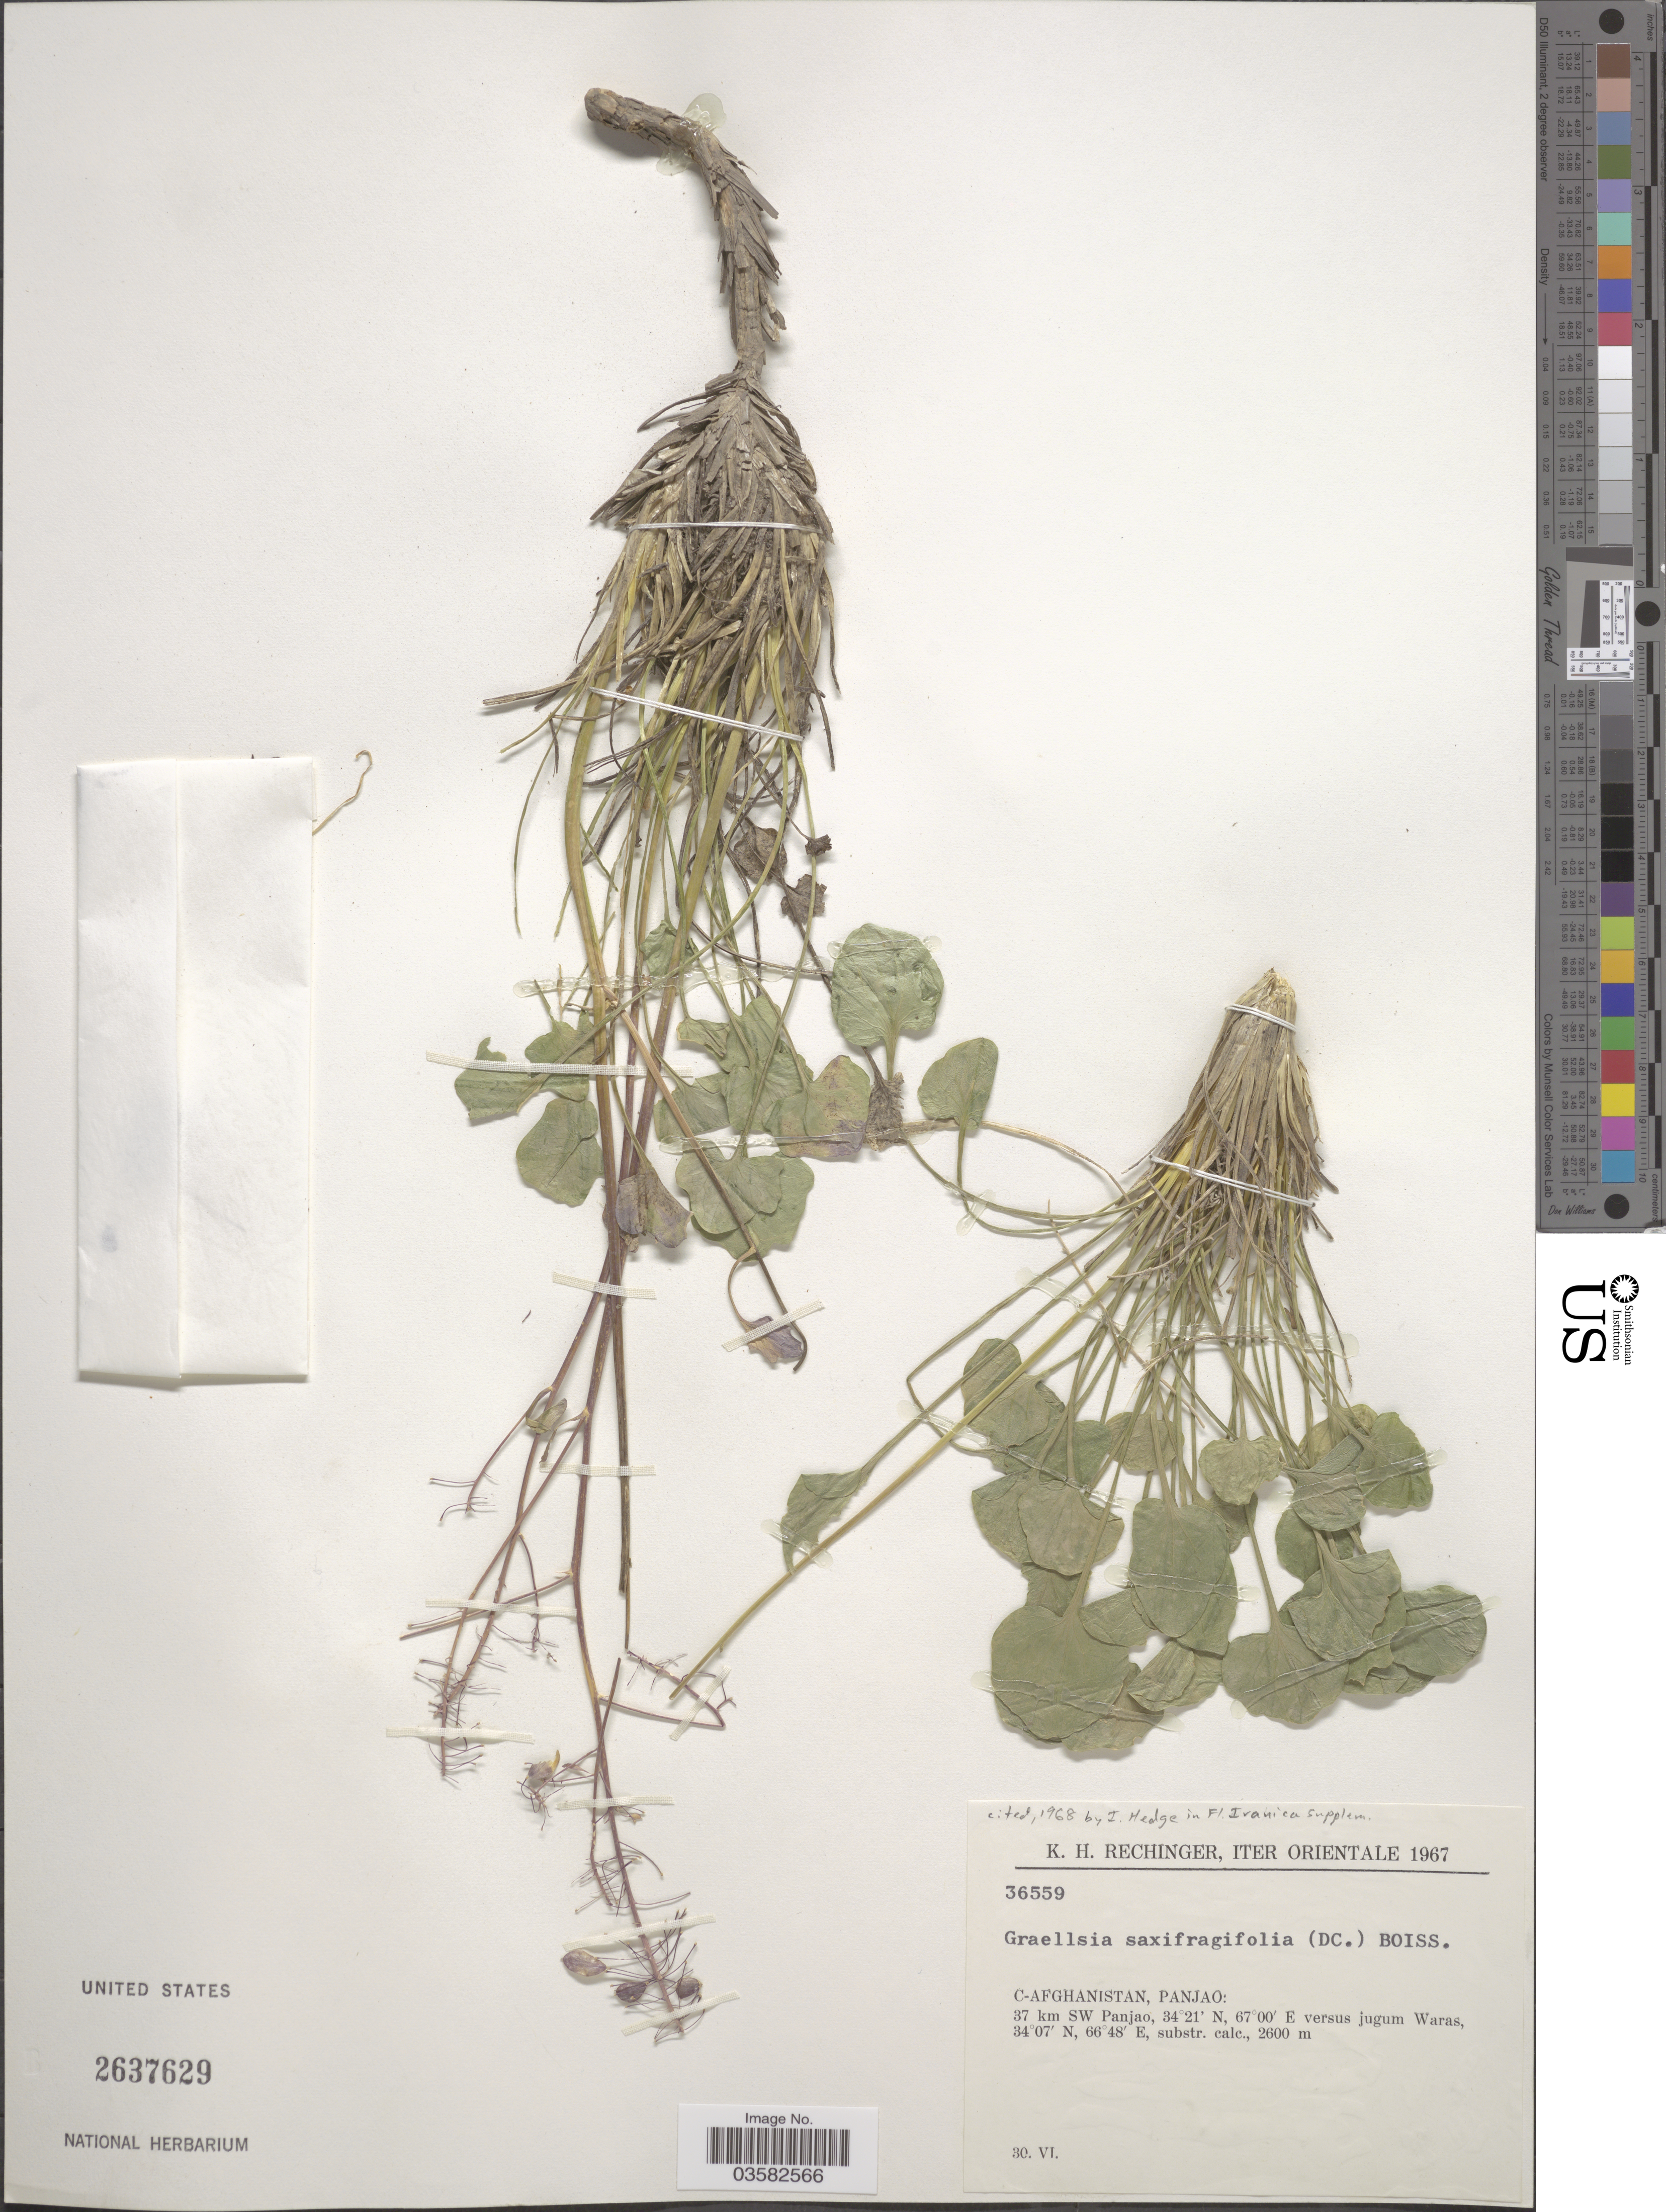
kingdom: Plantae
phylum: Tracheophyta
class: Magnoliopsida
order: Brassicales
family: Brassicaceae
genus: Graellsia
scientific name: Graellsia saxifragifolia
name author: Boiss.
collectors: K. H. Rechinger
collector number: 36559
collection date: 1967-06-30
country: Afghanistan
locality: Iter Orientale. C-Afghanistan, Panjao: 37 km SW Panjao, versus jugum Waras.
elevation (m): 2600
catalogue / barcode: US 2637629